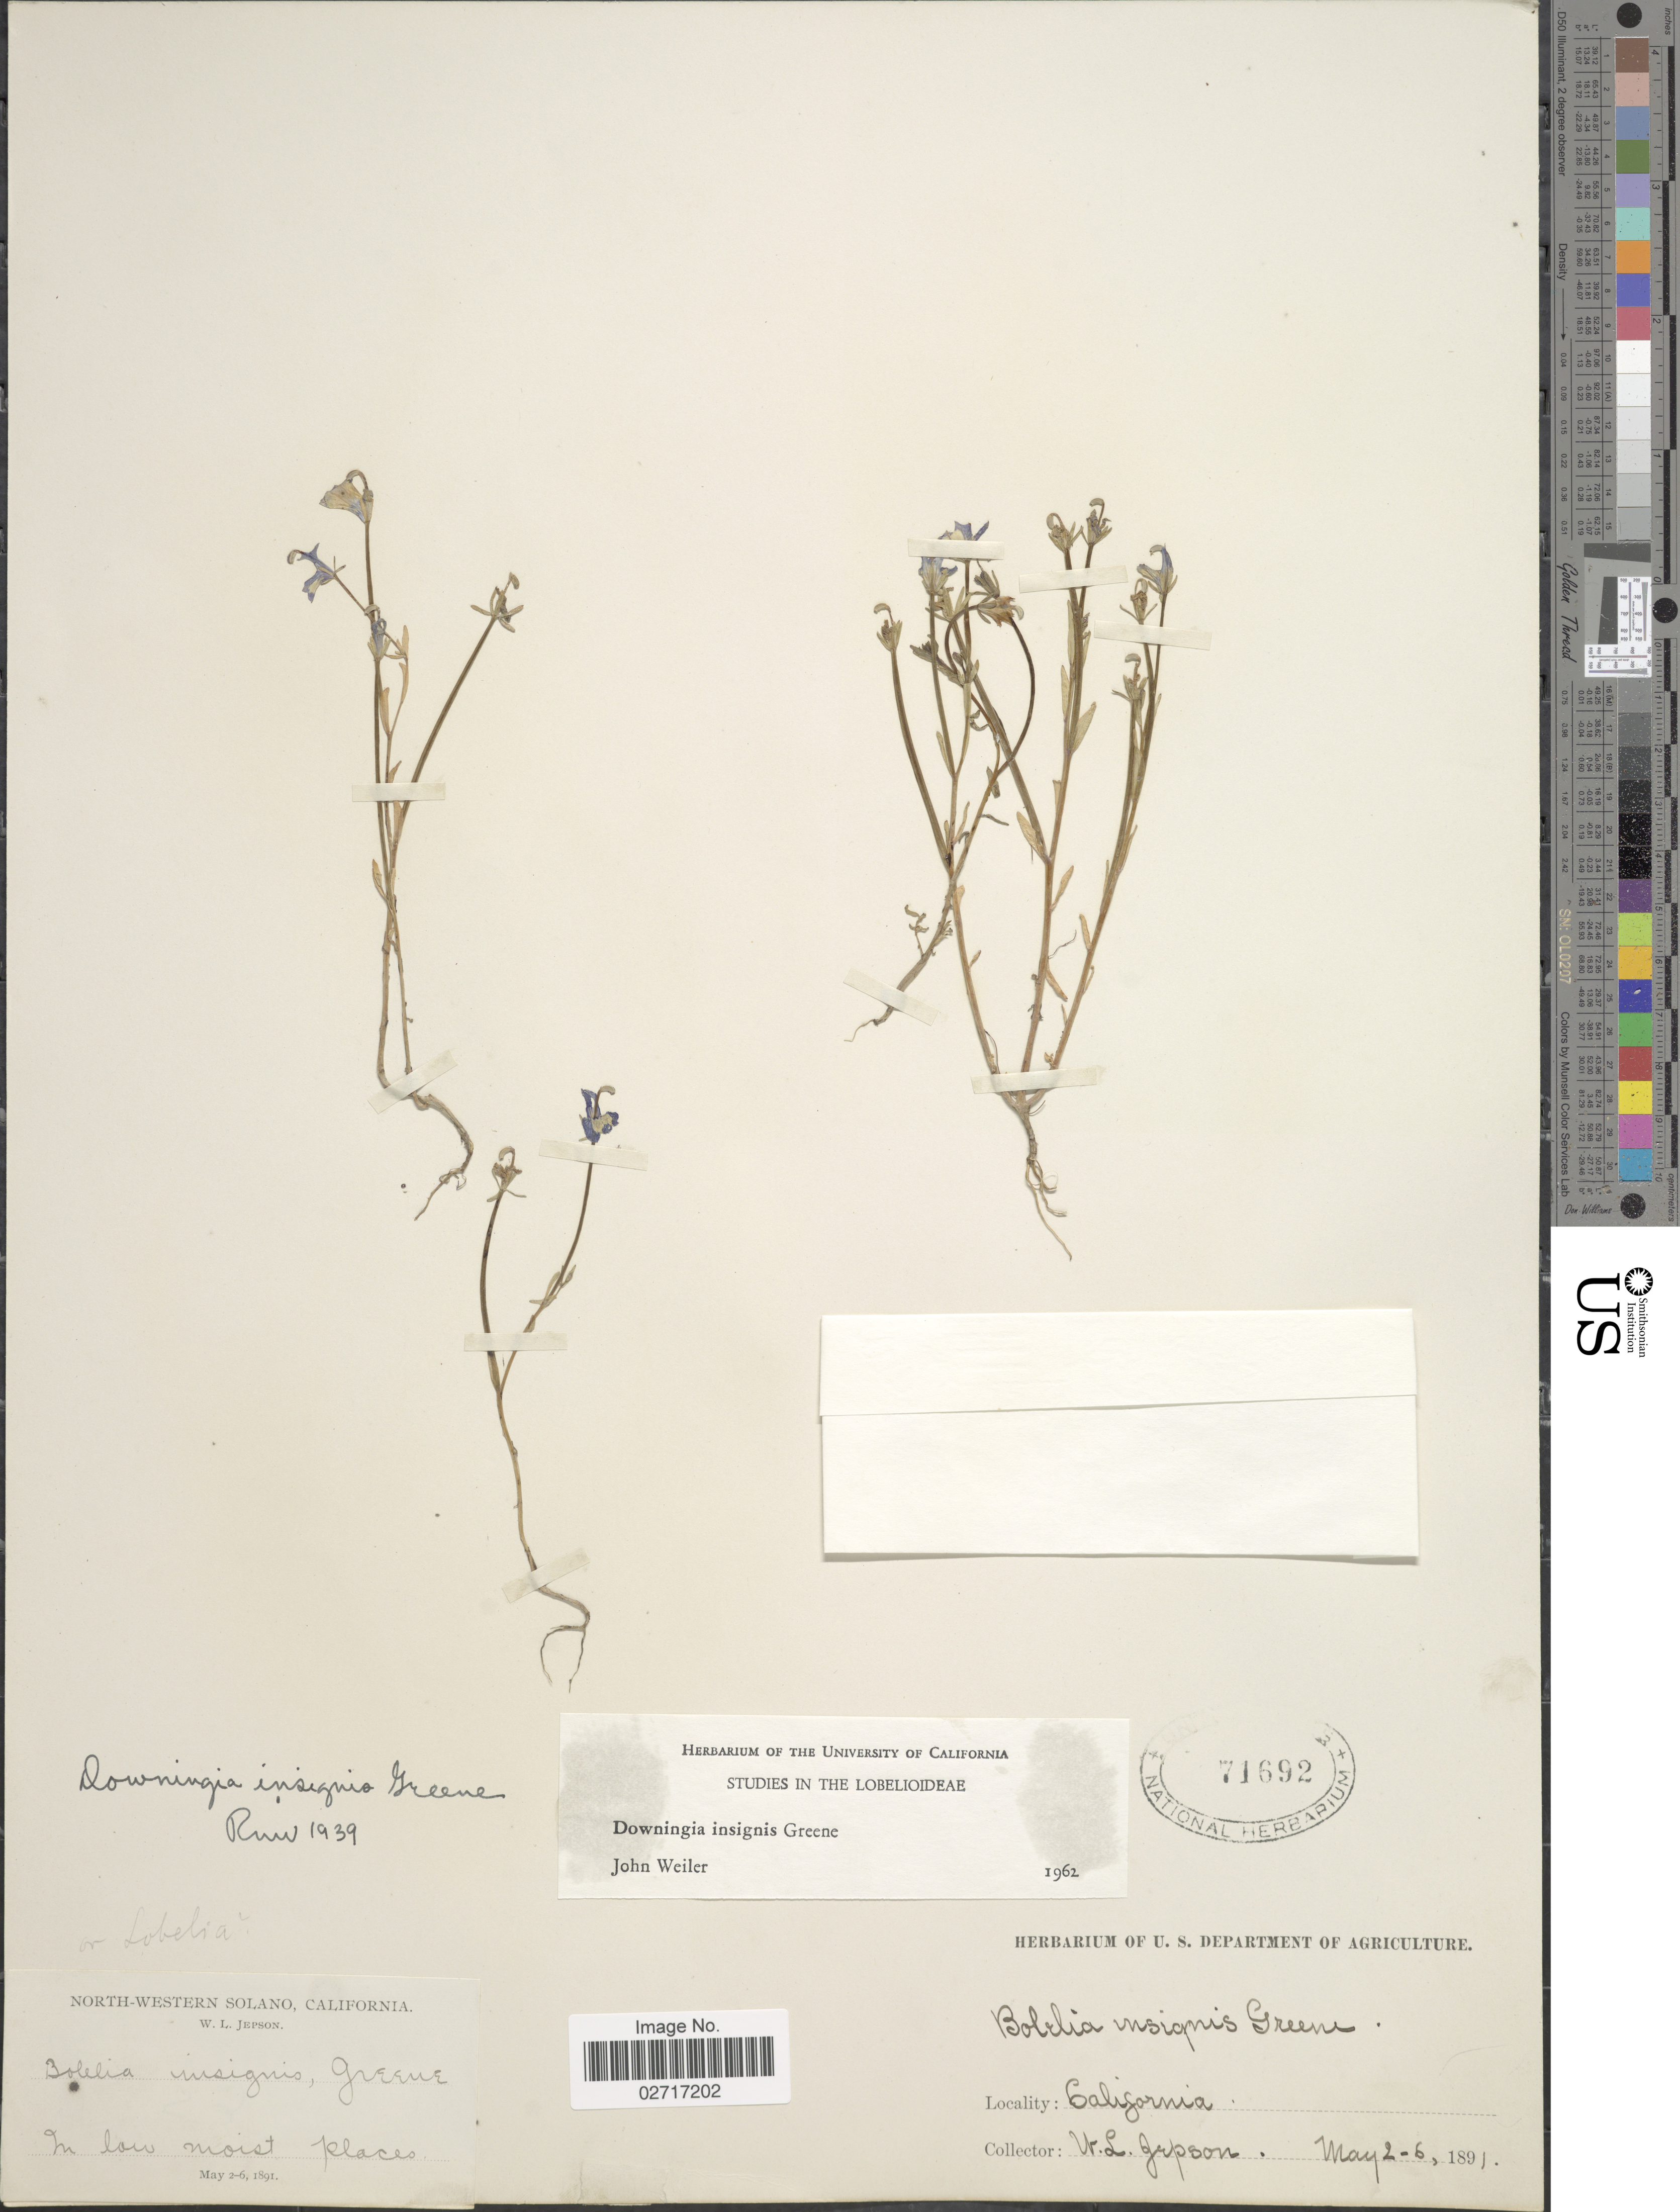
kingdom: Plantae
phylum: Tracheophyta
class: Magnoliopsida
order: Asterales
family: Campanulaceae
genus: Downingia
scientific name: Downingia insignis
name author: Greene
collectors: W. L. Jepson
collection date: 1891-05-02/1891-05-06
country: United States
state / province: California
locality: North-Western Solano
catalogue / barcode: US 71692